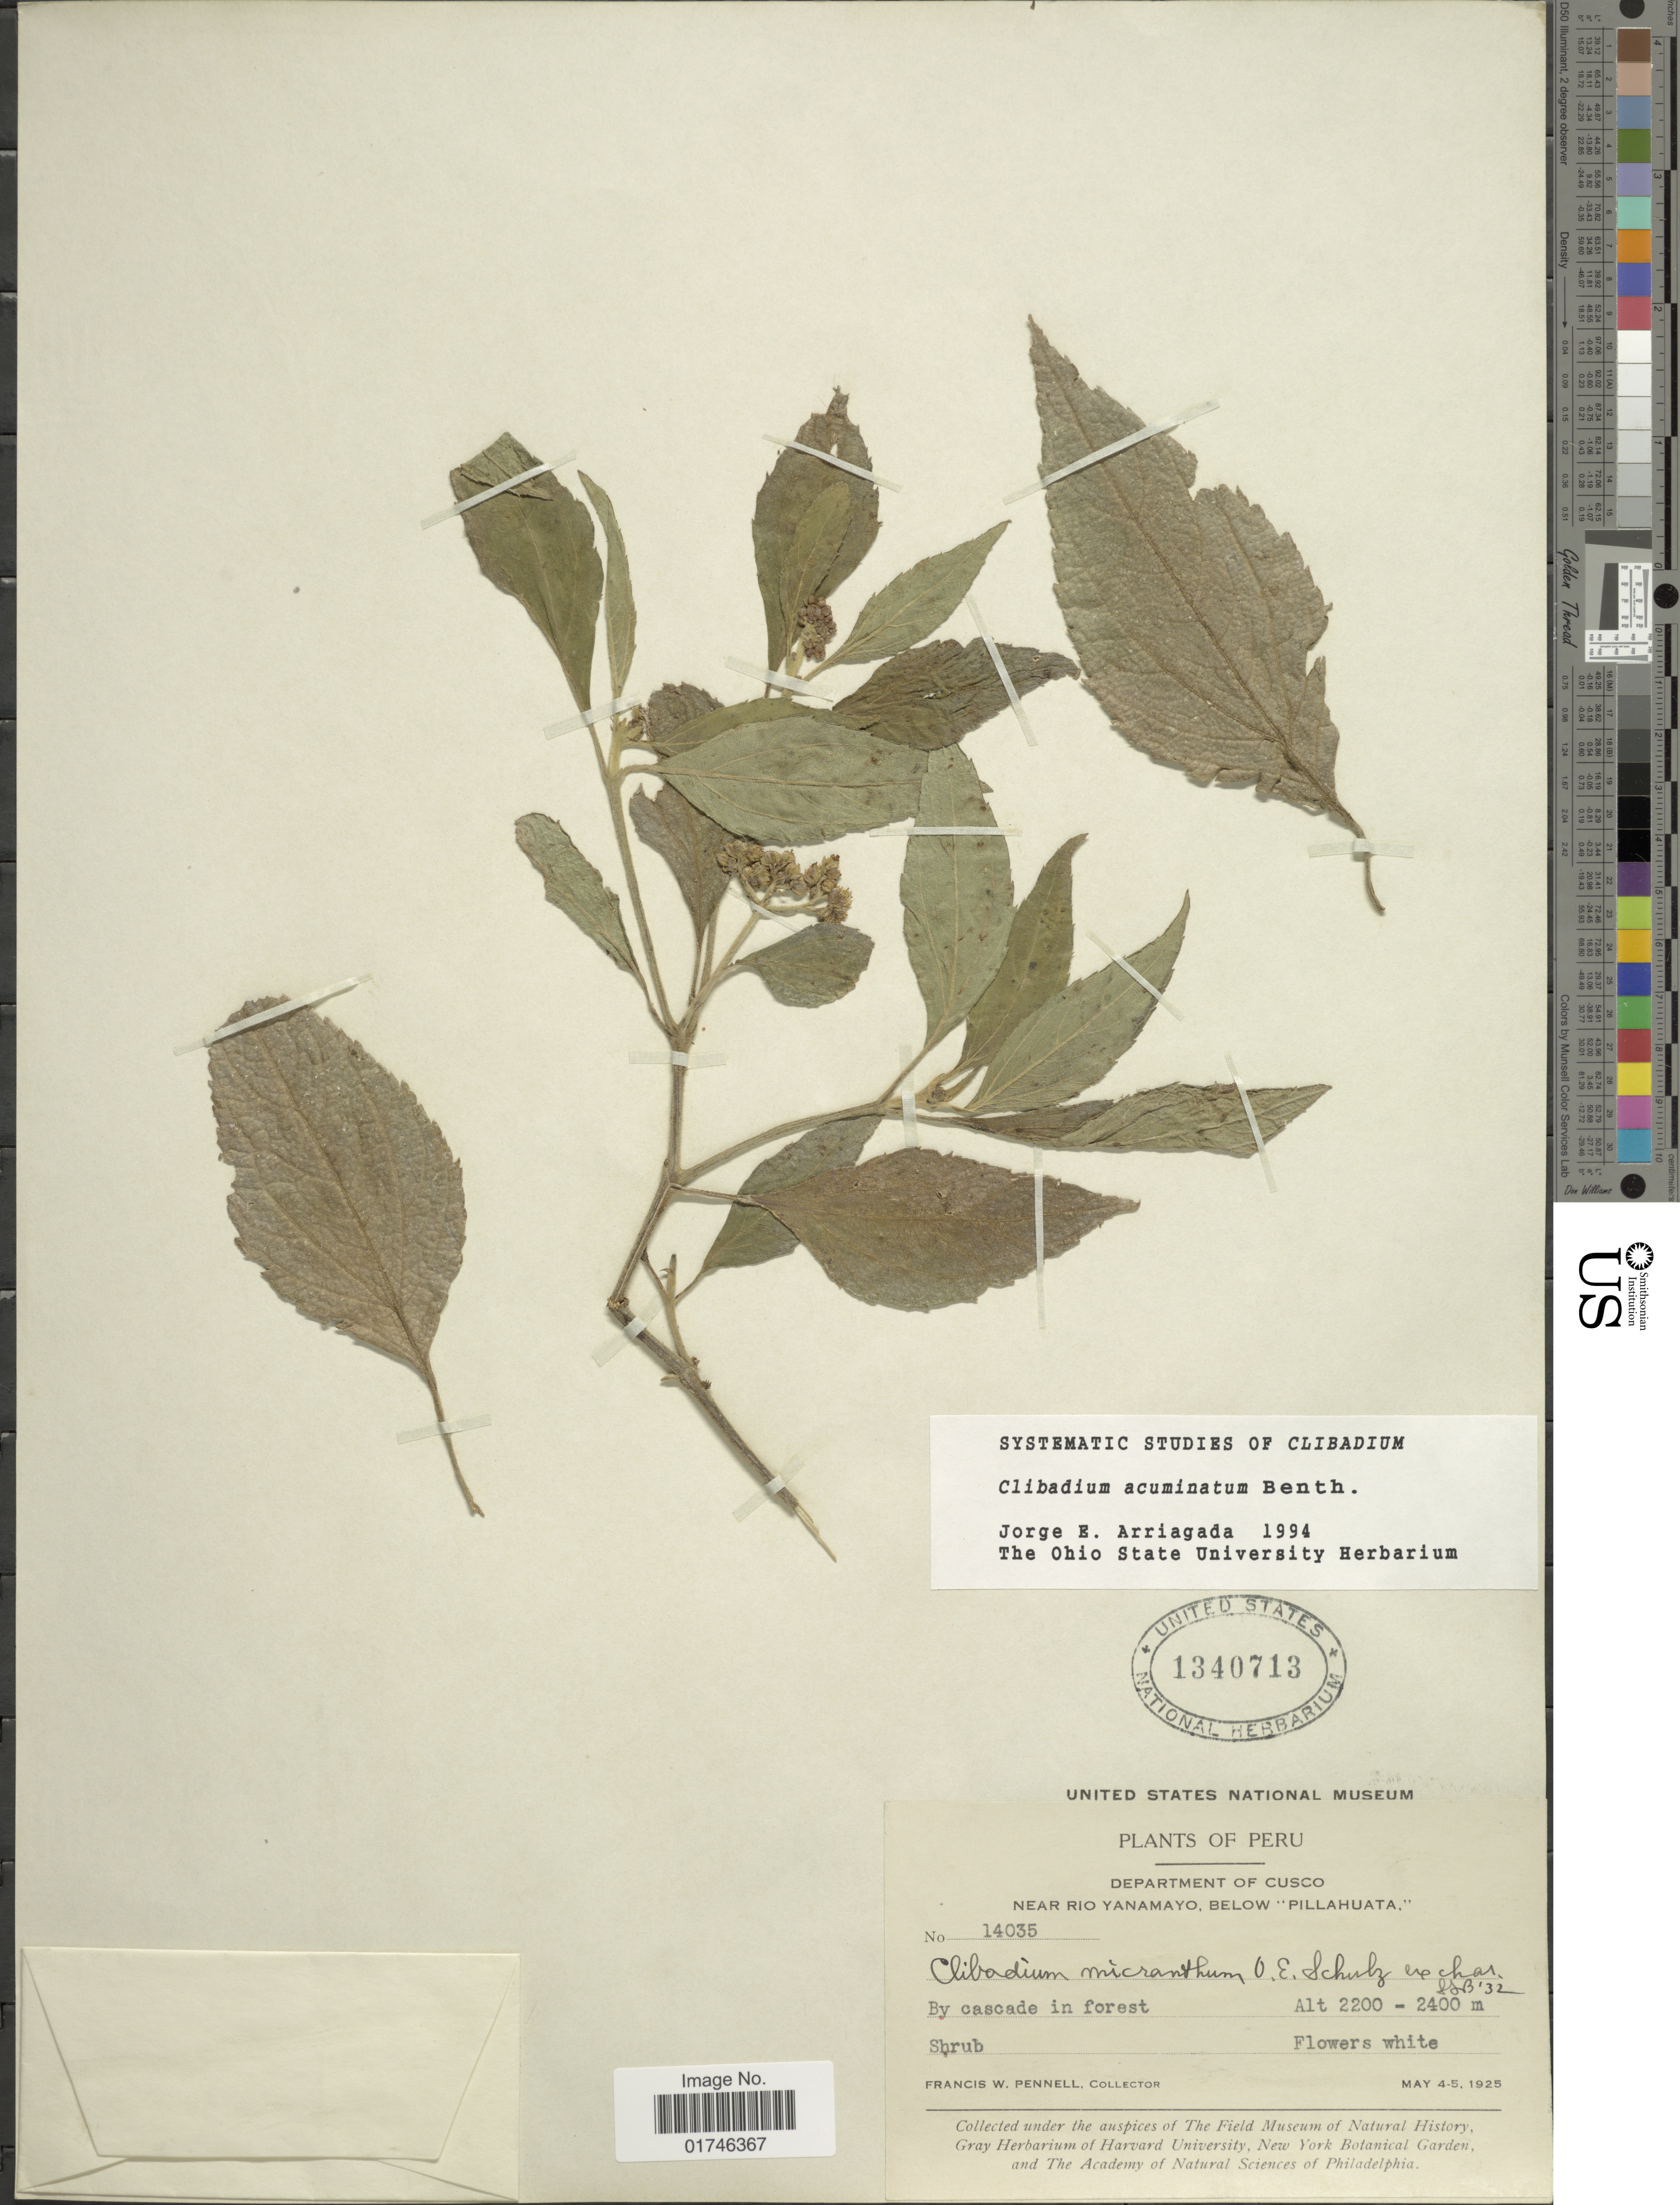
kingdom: Plantae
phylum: Tracheophyta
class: Magnoliopsida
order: Asterales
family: Asteraceae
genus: Clibadium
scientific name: Clibadium acuminatum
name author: Benth.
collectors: F. W. Pennell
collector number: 14035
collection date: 1925-05-04/1925-05-05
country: Peru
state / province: Cusco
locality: Departament of Cucco. Near Rio Yanamayo, Below "Pillahuata.".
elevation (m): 2200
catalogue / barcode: US 1340713